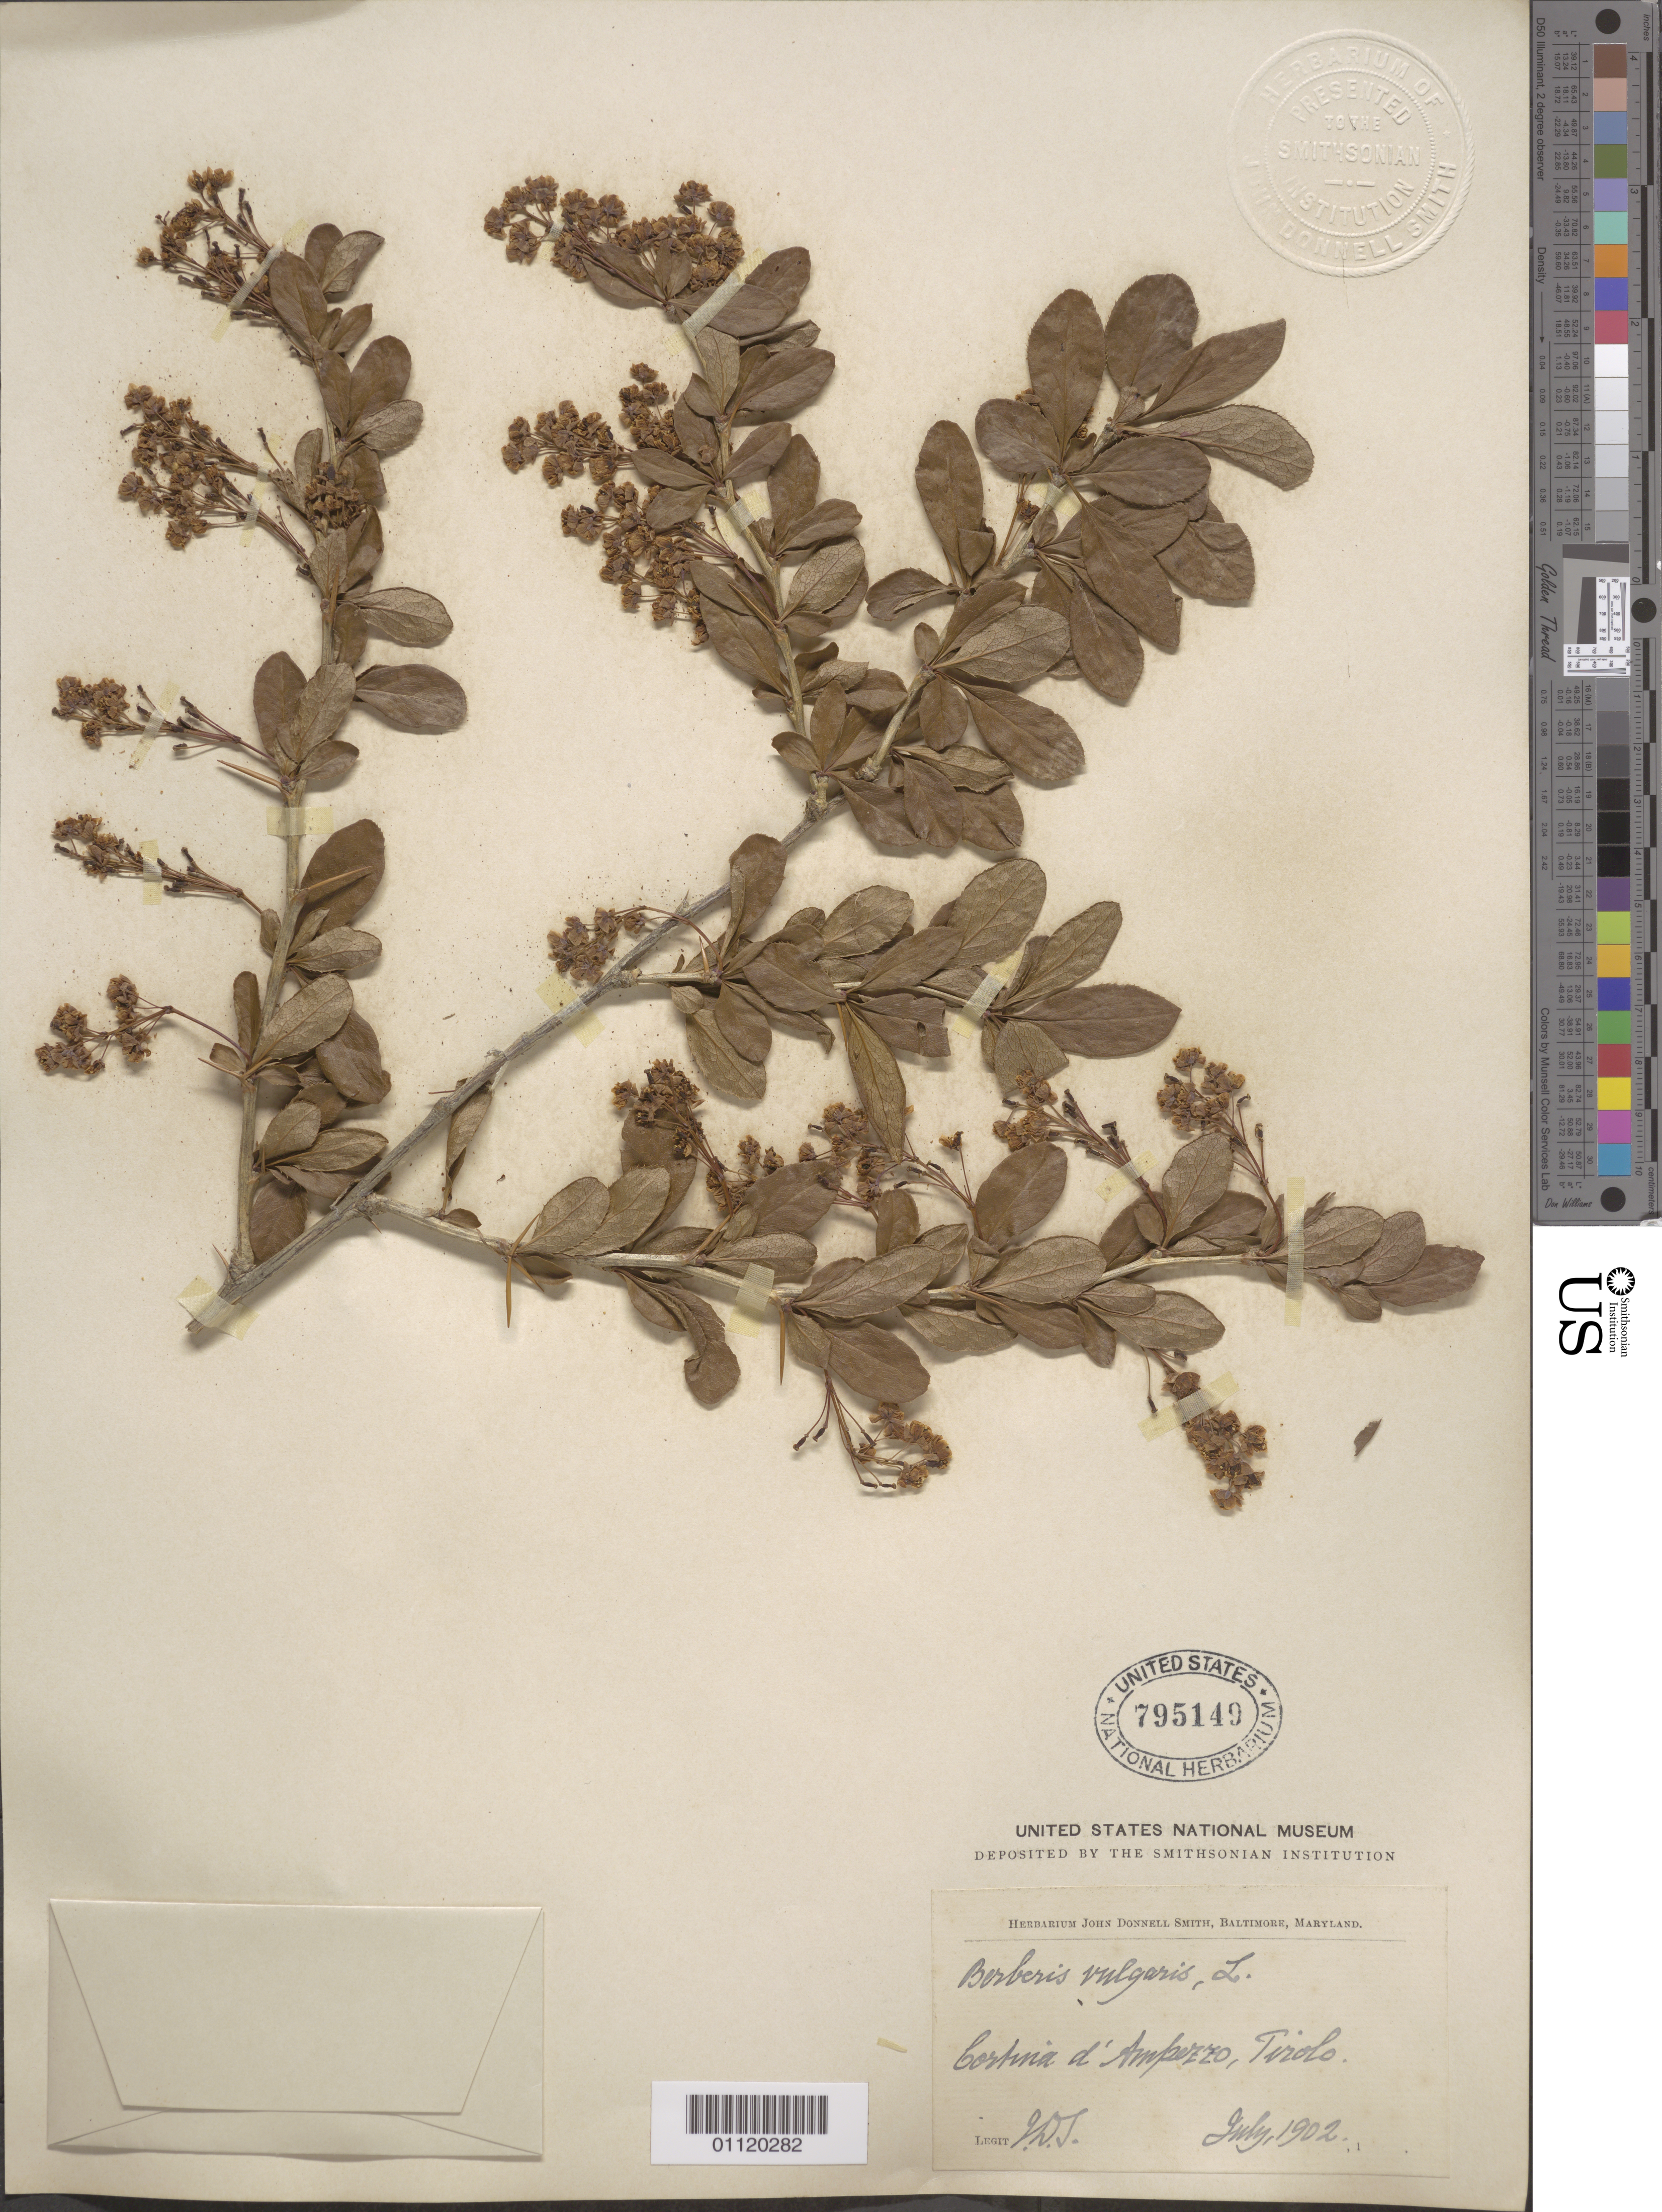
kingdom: Plantae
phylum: Tracheophyta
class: Magnoliopsida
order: Ranunculales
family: Berberidaceae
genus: Berberis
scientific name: Berberis vulgaris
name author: L.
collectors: J. Donnell Smith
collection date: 1902-07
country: Italy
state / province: Veneto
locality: Cortina d'Ampezzo, Tirolo. At the time of collection Cortina d'Ampezzo might have been part of Tirolo (Tyrol), Austria, which today is the province of Tyrol in the Trentino-Alto Adige/Südtirol region. At present the town is part of Veneto region.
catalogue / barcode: US 795149